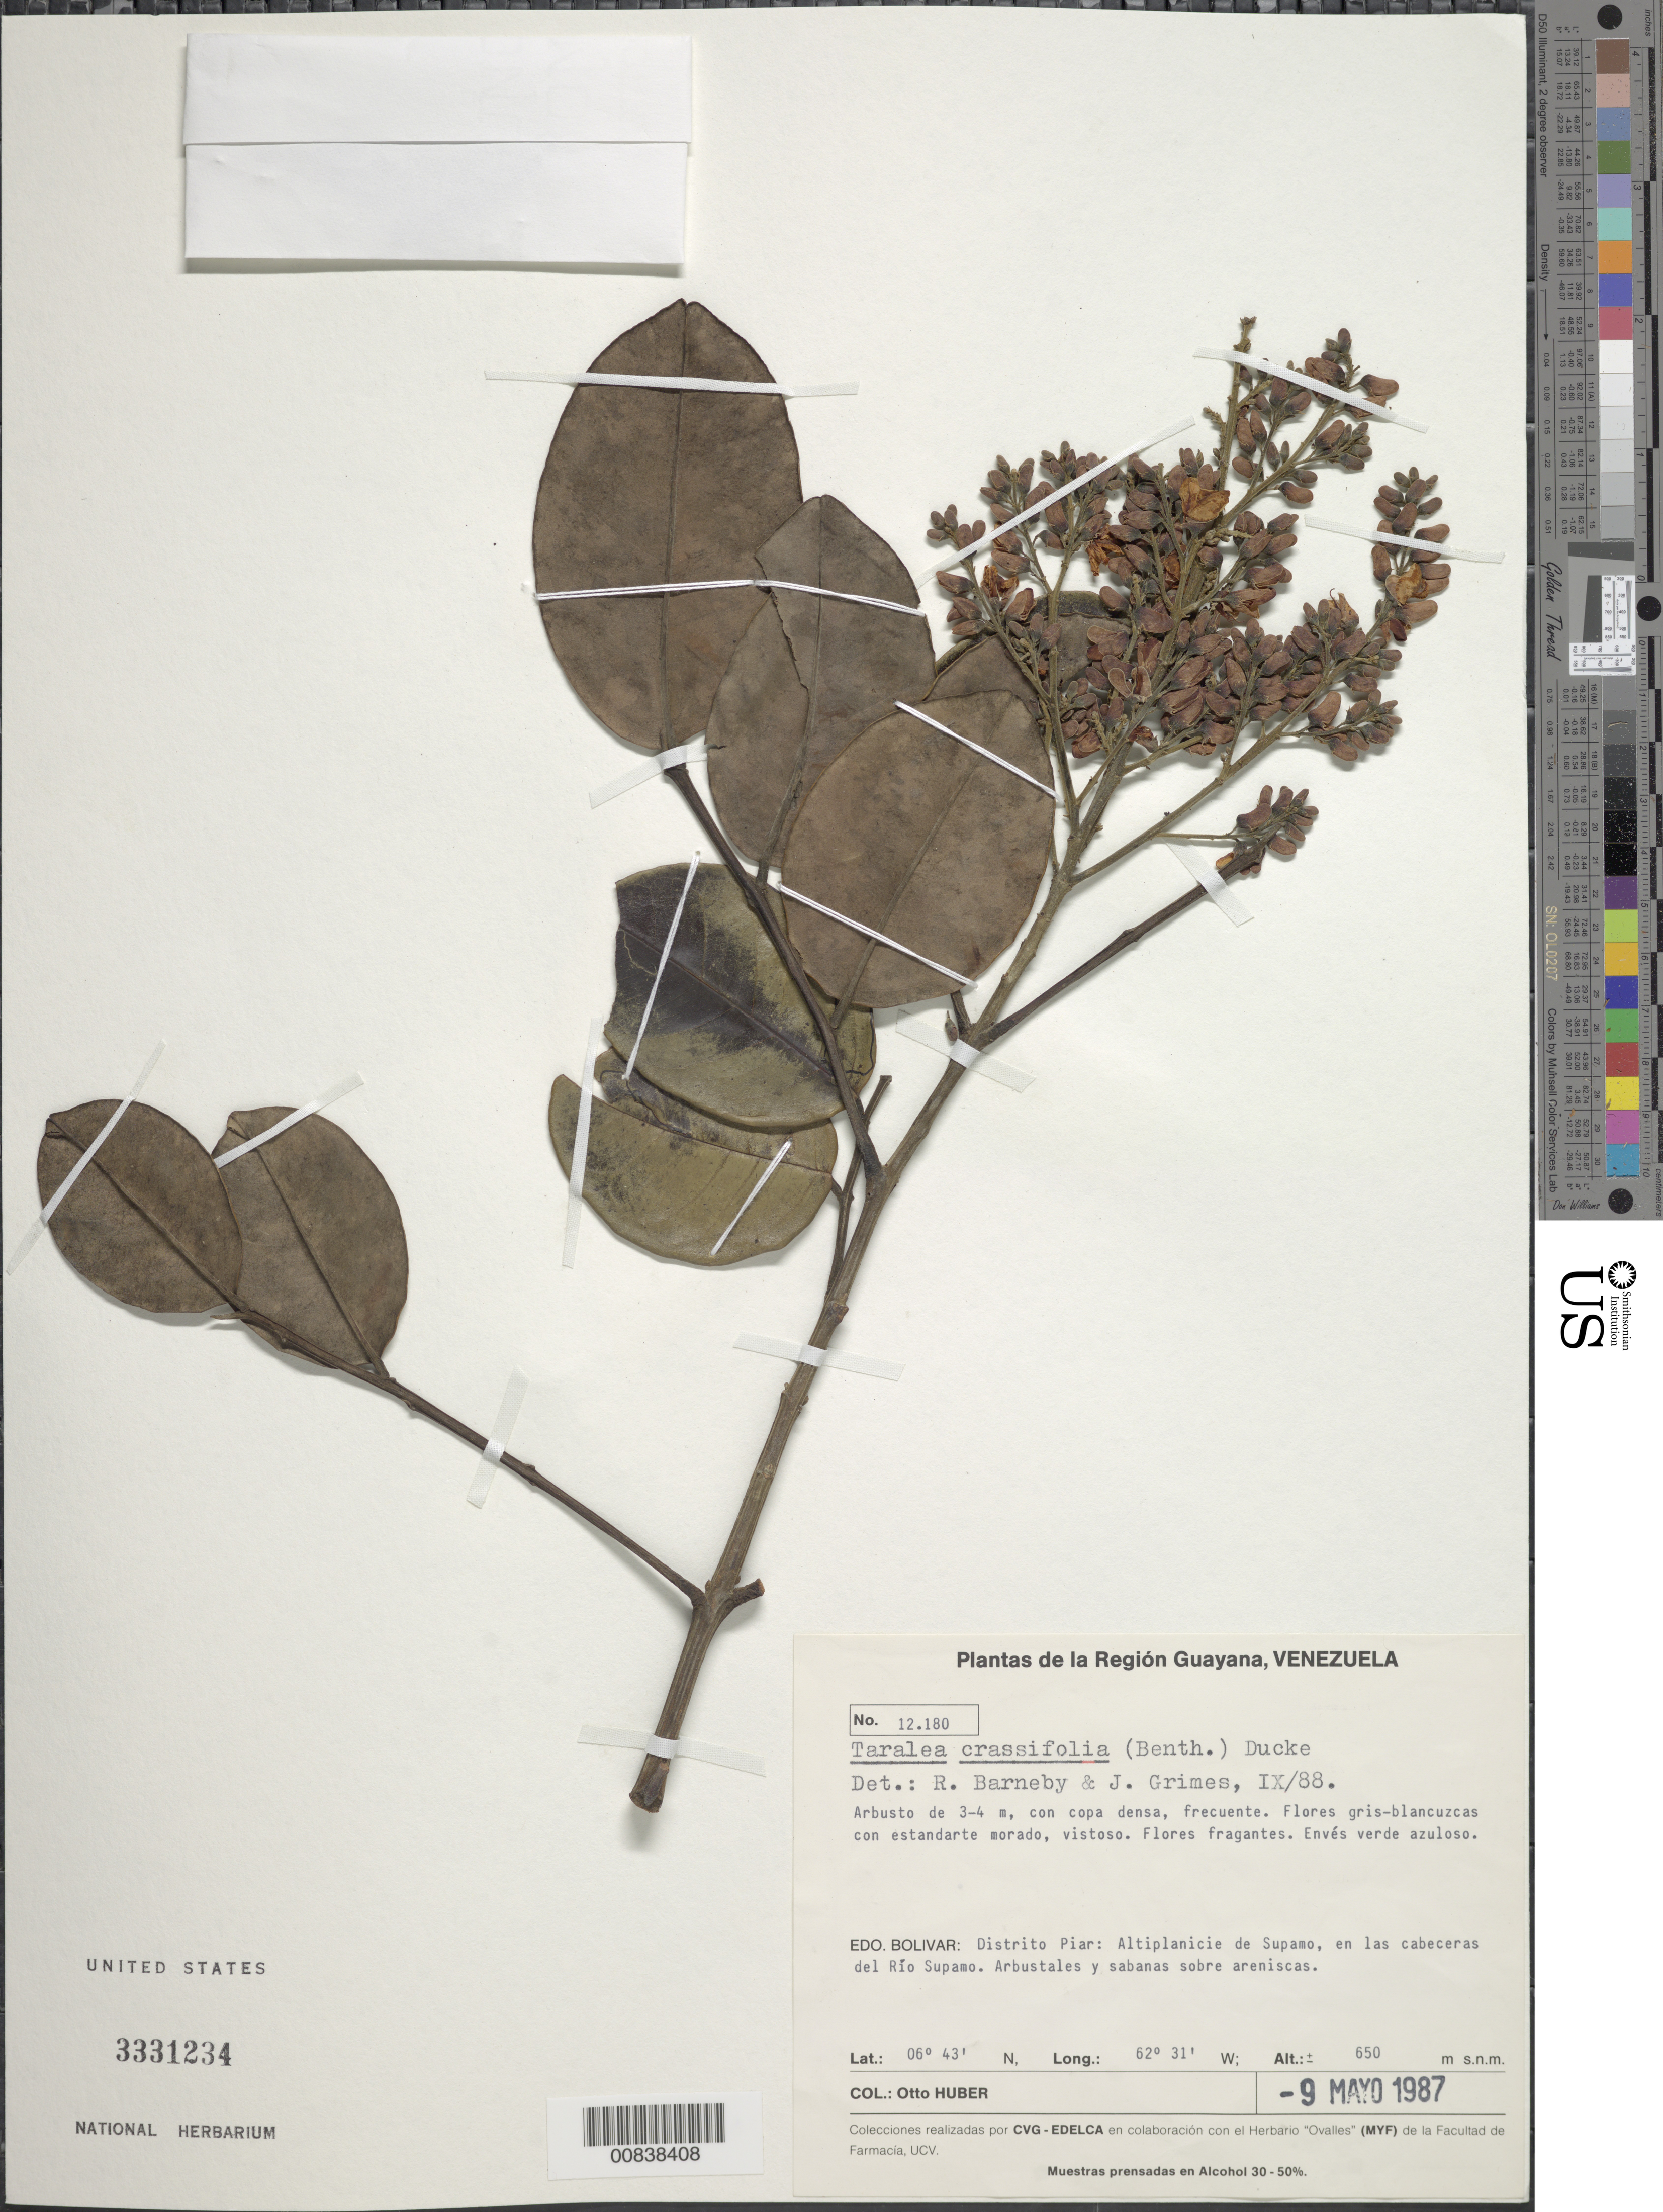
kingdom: Plantae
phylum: Tracheophyta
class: Magnoliopsida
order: Fabales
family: Fabaceae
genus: Taralea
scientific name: Taralea crassifolia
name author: (Spruce ex Benth.) Ducke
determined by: Barneby, R. C.; Grimes, J. W.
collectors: O. Huber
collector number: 12180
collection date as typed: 9-May-87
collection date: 1987-05-09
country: Venezuela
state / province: Bolívar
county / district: Piar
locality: Río Supamo, altiplanicie de Supamo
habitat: Arbustales y sabanas sobre areniscas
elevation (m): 650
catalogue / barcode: US 3331234